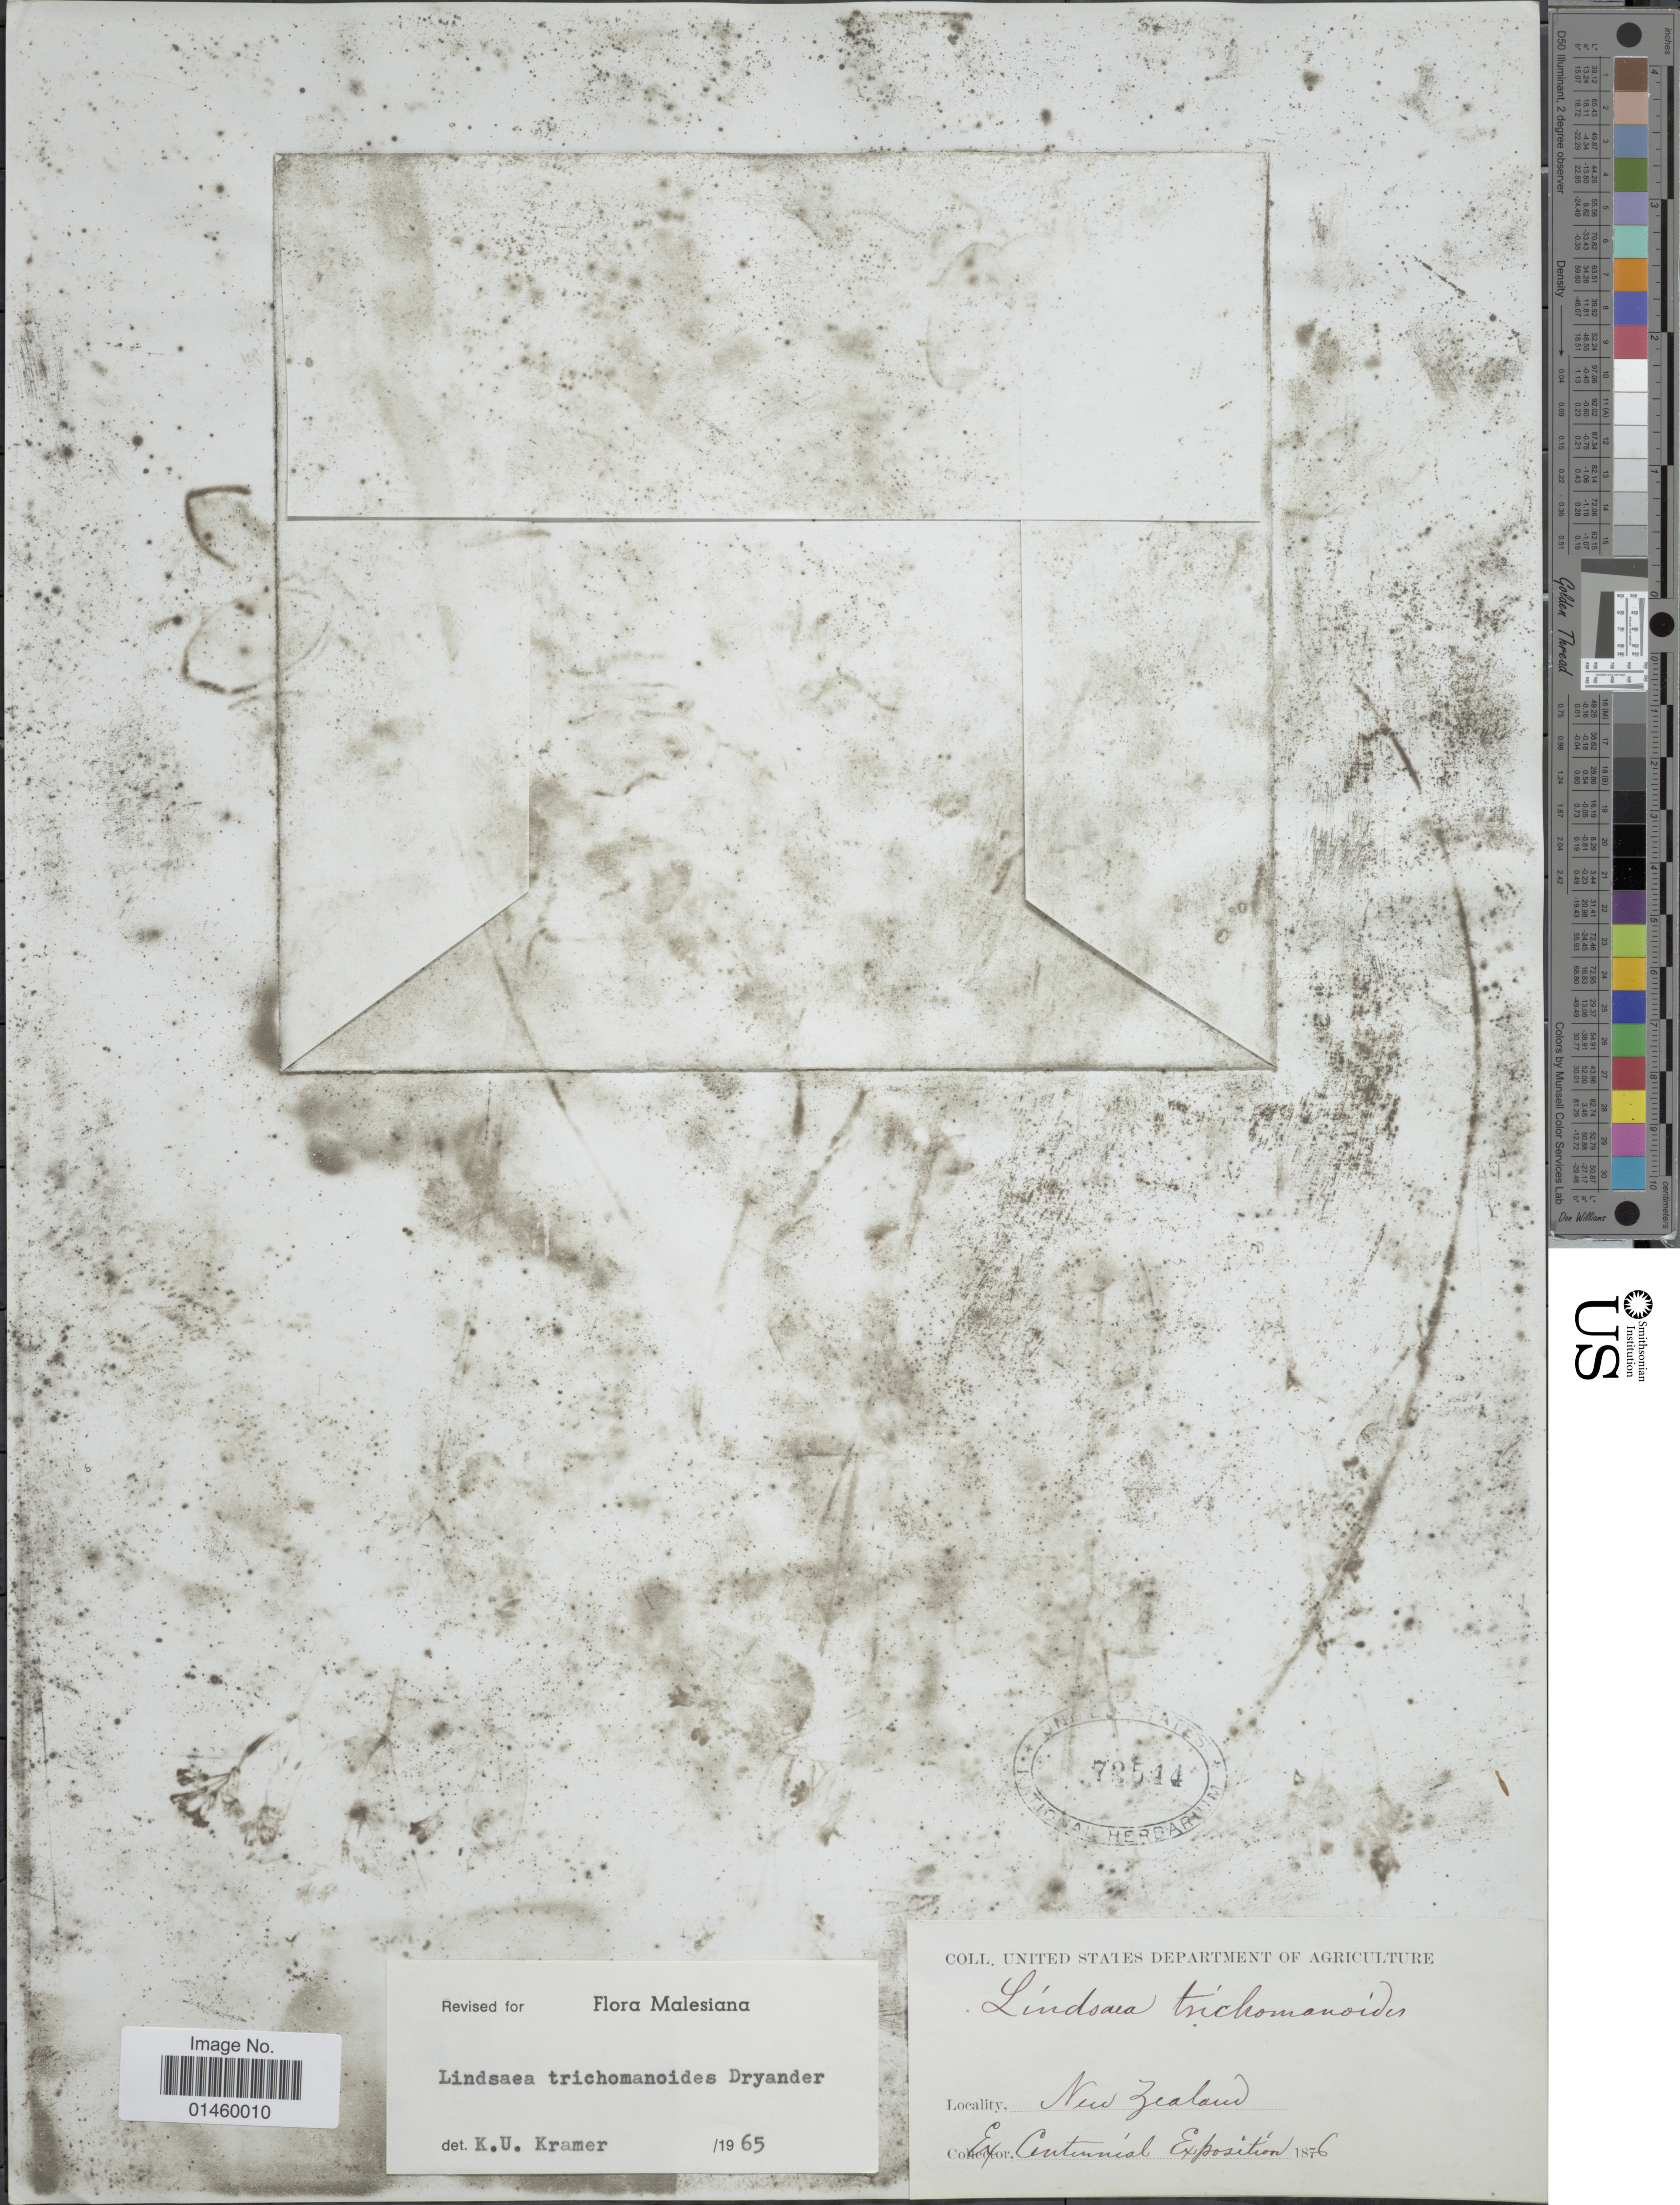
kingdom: Plantae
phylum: Tracheophyta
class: Polypodiopsida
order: Polypodiales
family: Lindsaeaceae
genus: Lindsaea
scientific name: Lindsaea trichomanoides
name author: Dryand.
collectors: United States Department of Agriculture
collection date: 1876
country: New Zealand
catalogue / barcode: US 73544